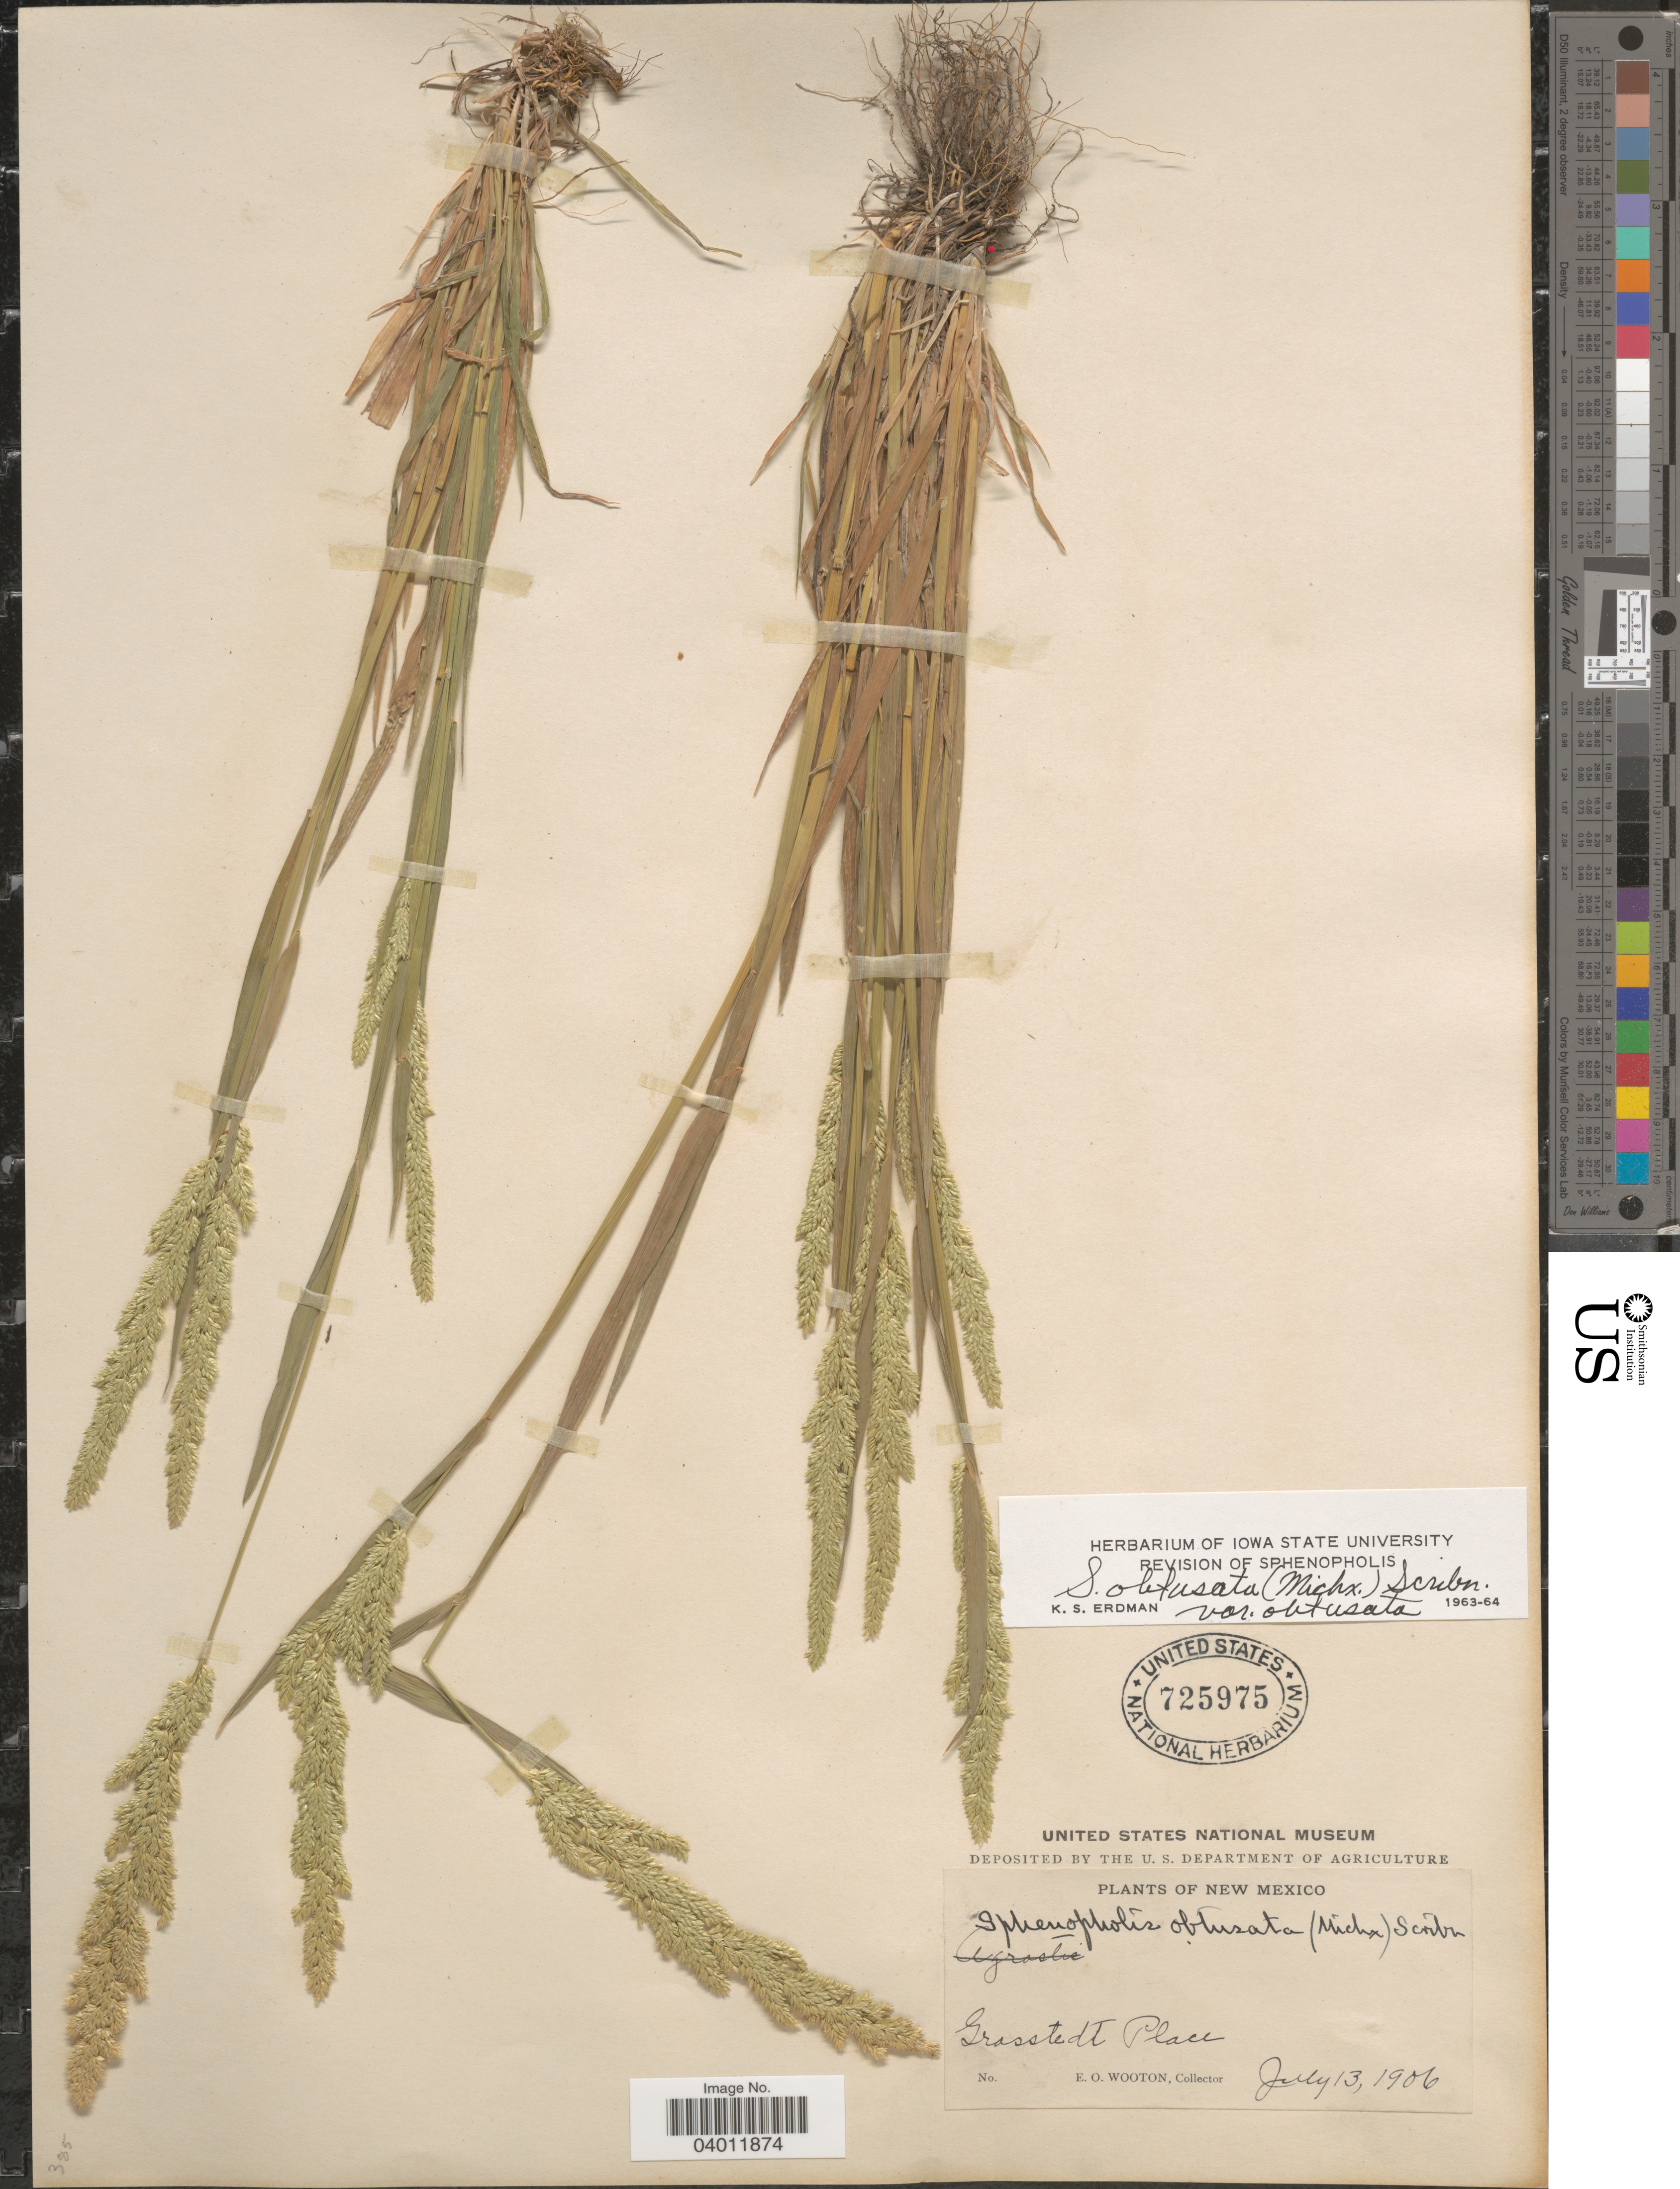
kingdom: Plantae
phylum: Tracheophyta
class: Liliopsida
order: Poales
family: Poaceae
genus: Sphenopholis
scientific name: Sphenopholis obtusata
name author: (Michx.) Scribn.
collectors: E. O. Wooton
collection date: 1906-07-13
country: United States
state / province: New Mexico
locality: Grasstedt Place.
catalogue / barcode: US 725975